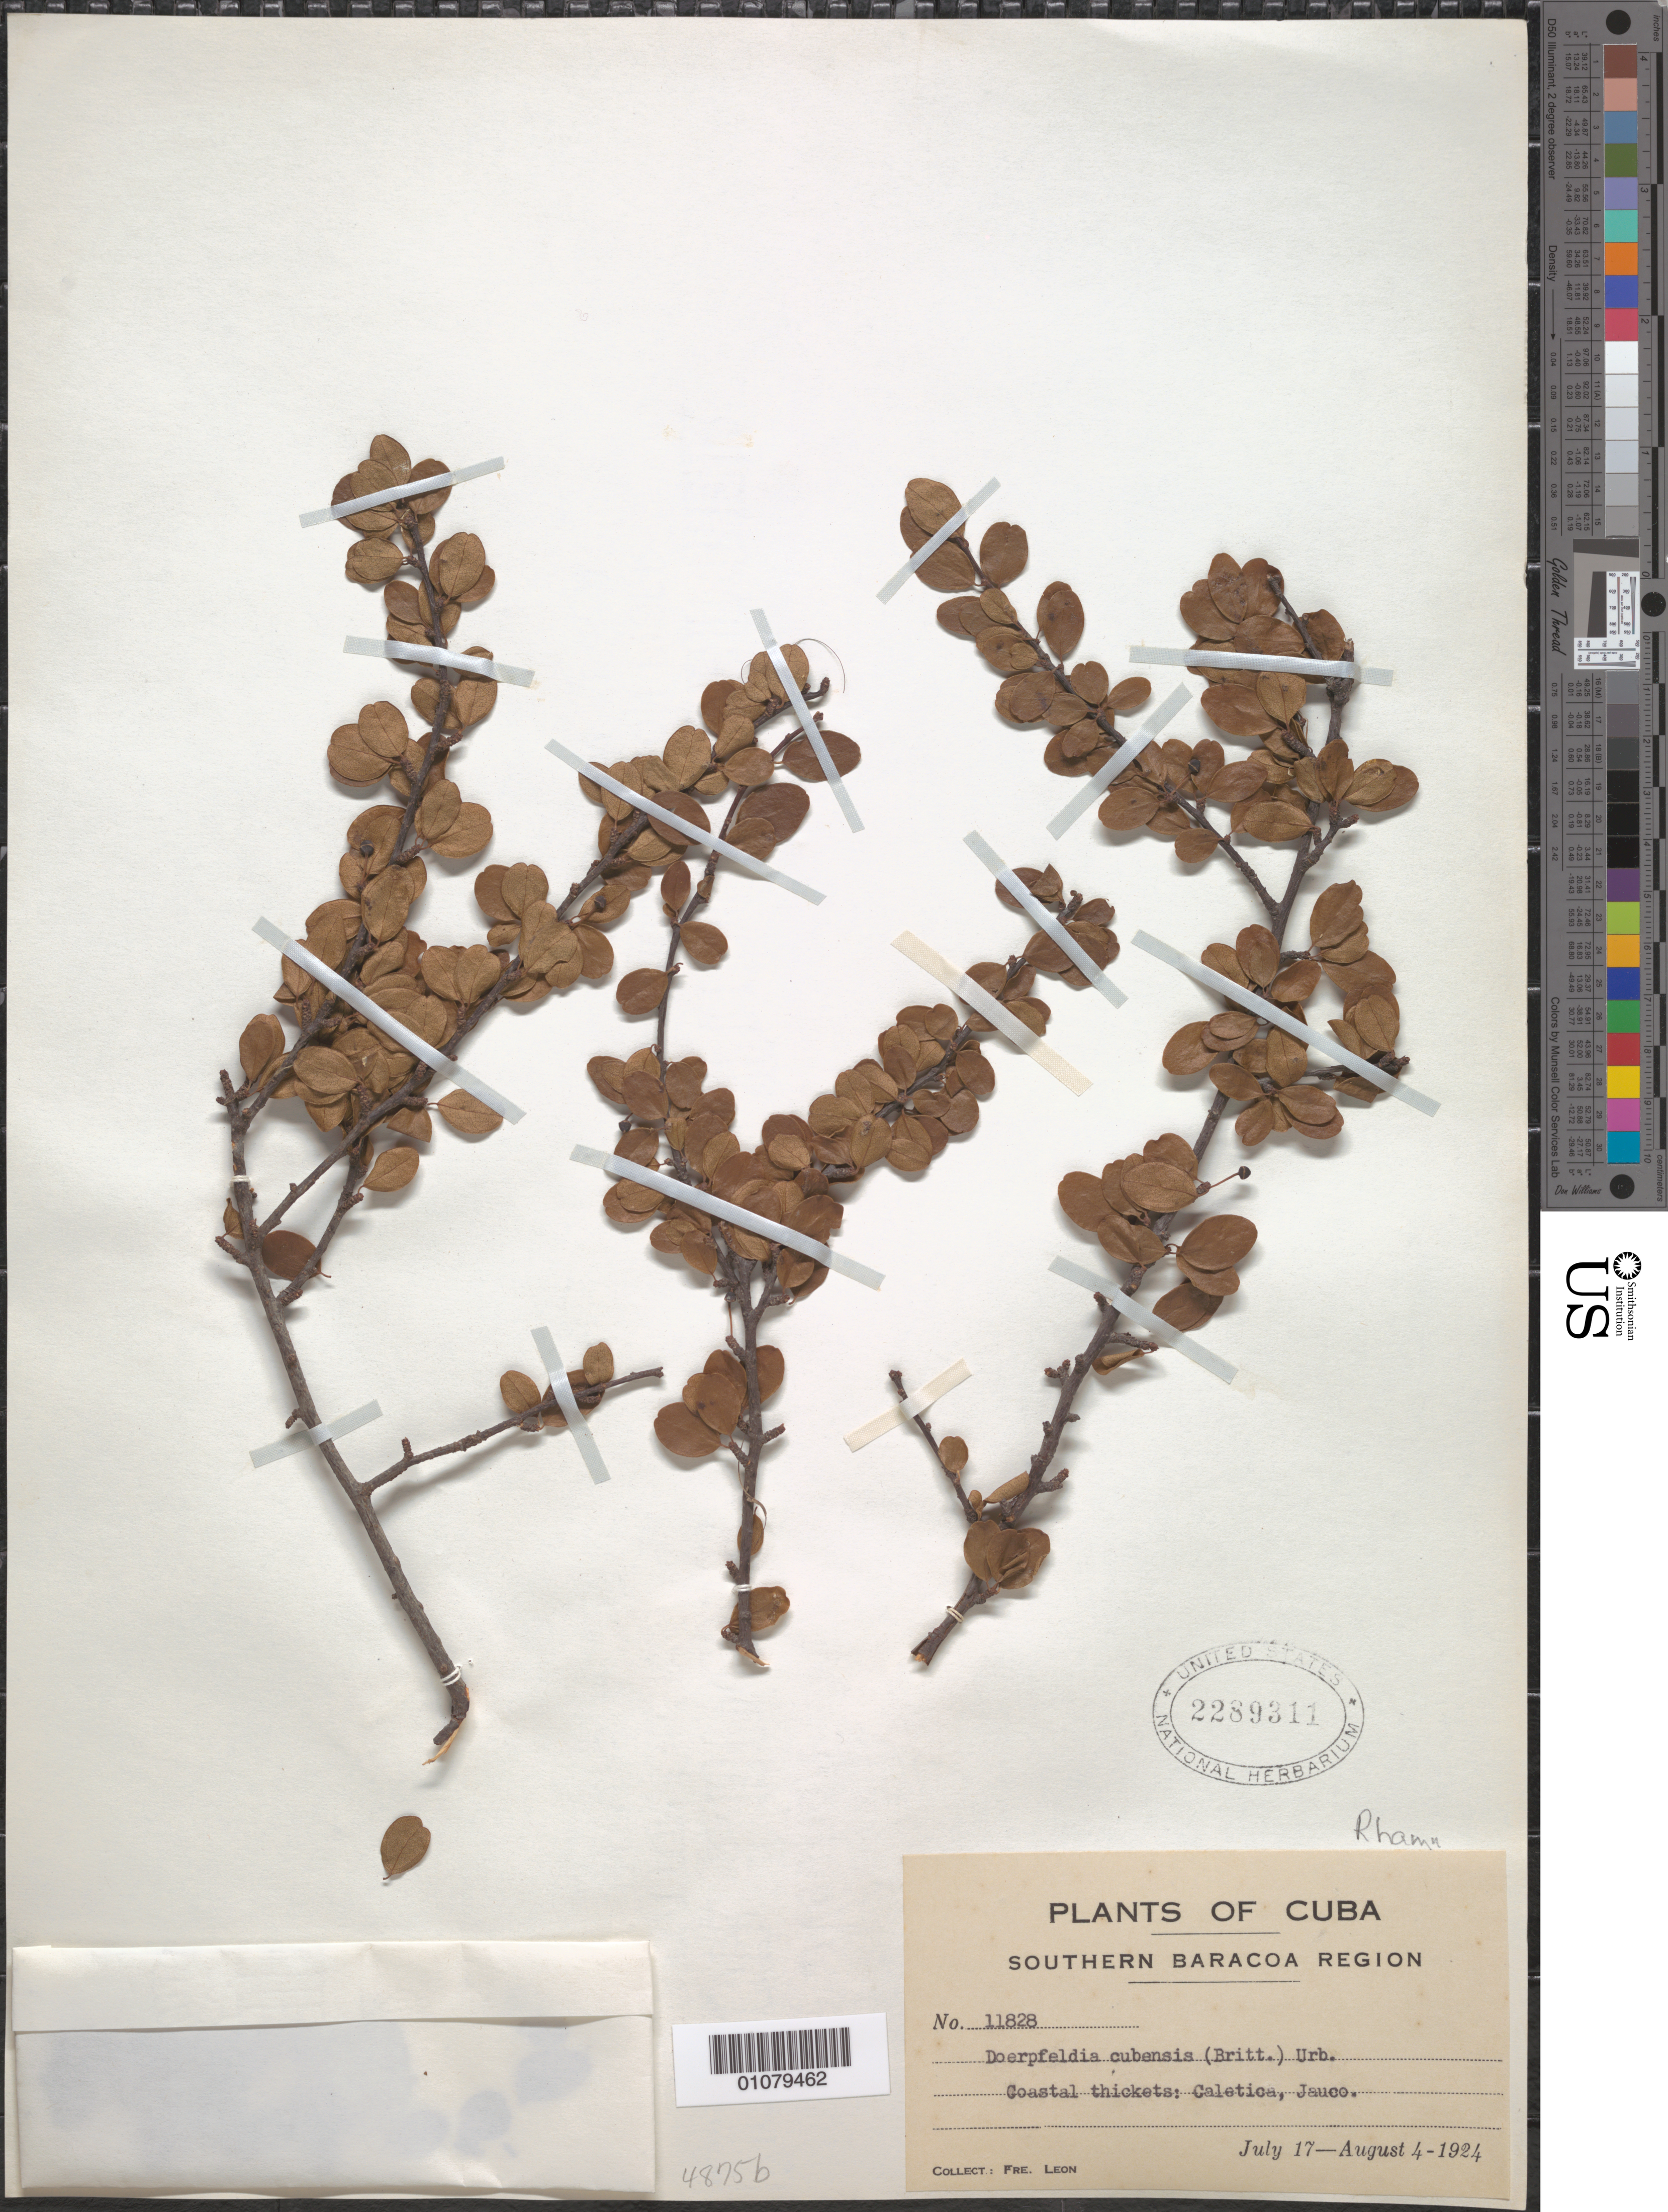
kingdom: Plantae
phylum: Tracheophyta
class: Magnoliopsida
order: Rosales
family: Rhamnaceae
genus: Doerpfeldia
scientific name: Doerpfeldia cubensis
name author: Urb.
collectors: Bro. León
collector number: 11828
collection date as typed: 17 Jul 1924 to 04 Aug 1924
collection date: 1924-07-17/1924-08-04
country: Cuba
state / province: Guantánamo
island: Cuba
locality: Coastal thickets: Caletica, Jauco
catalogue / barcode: US 2289311